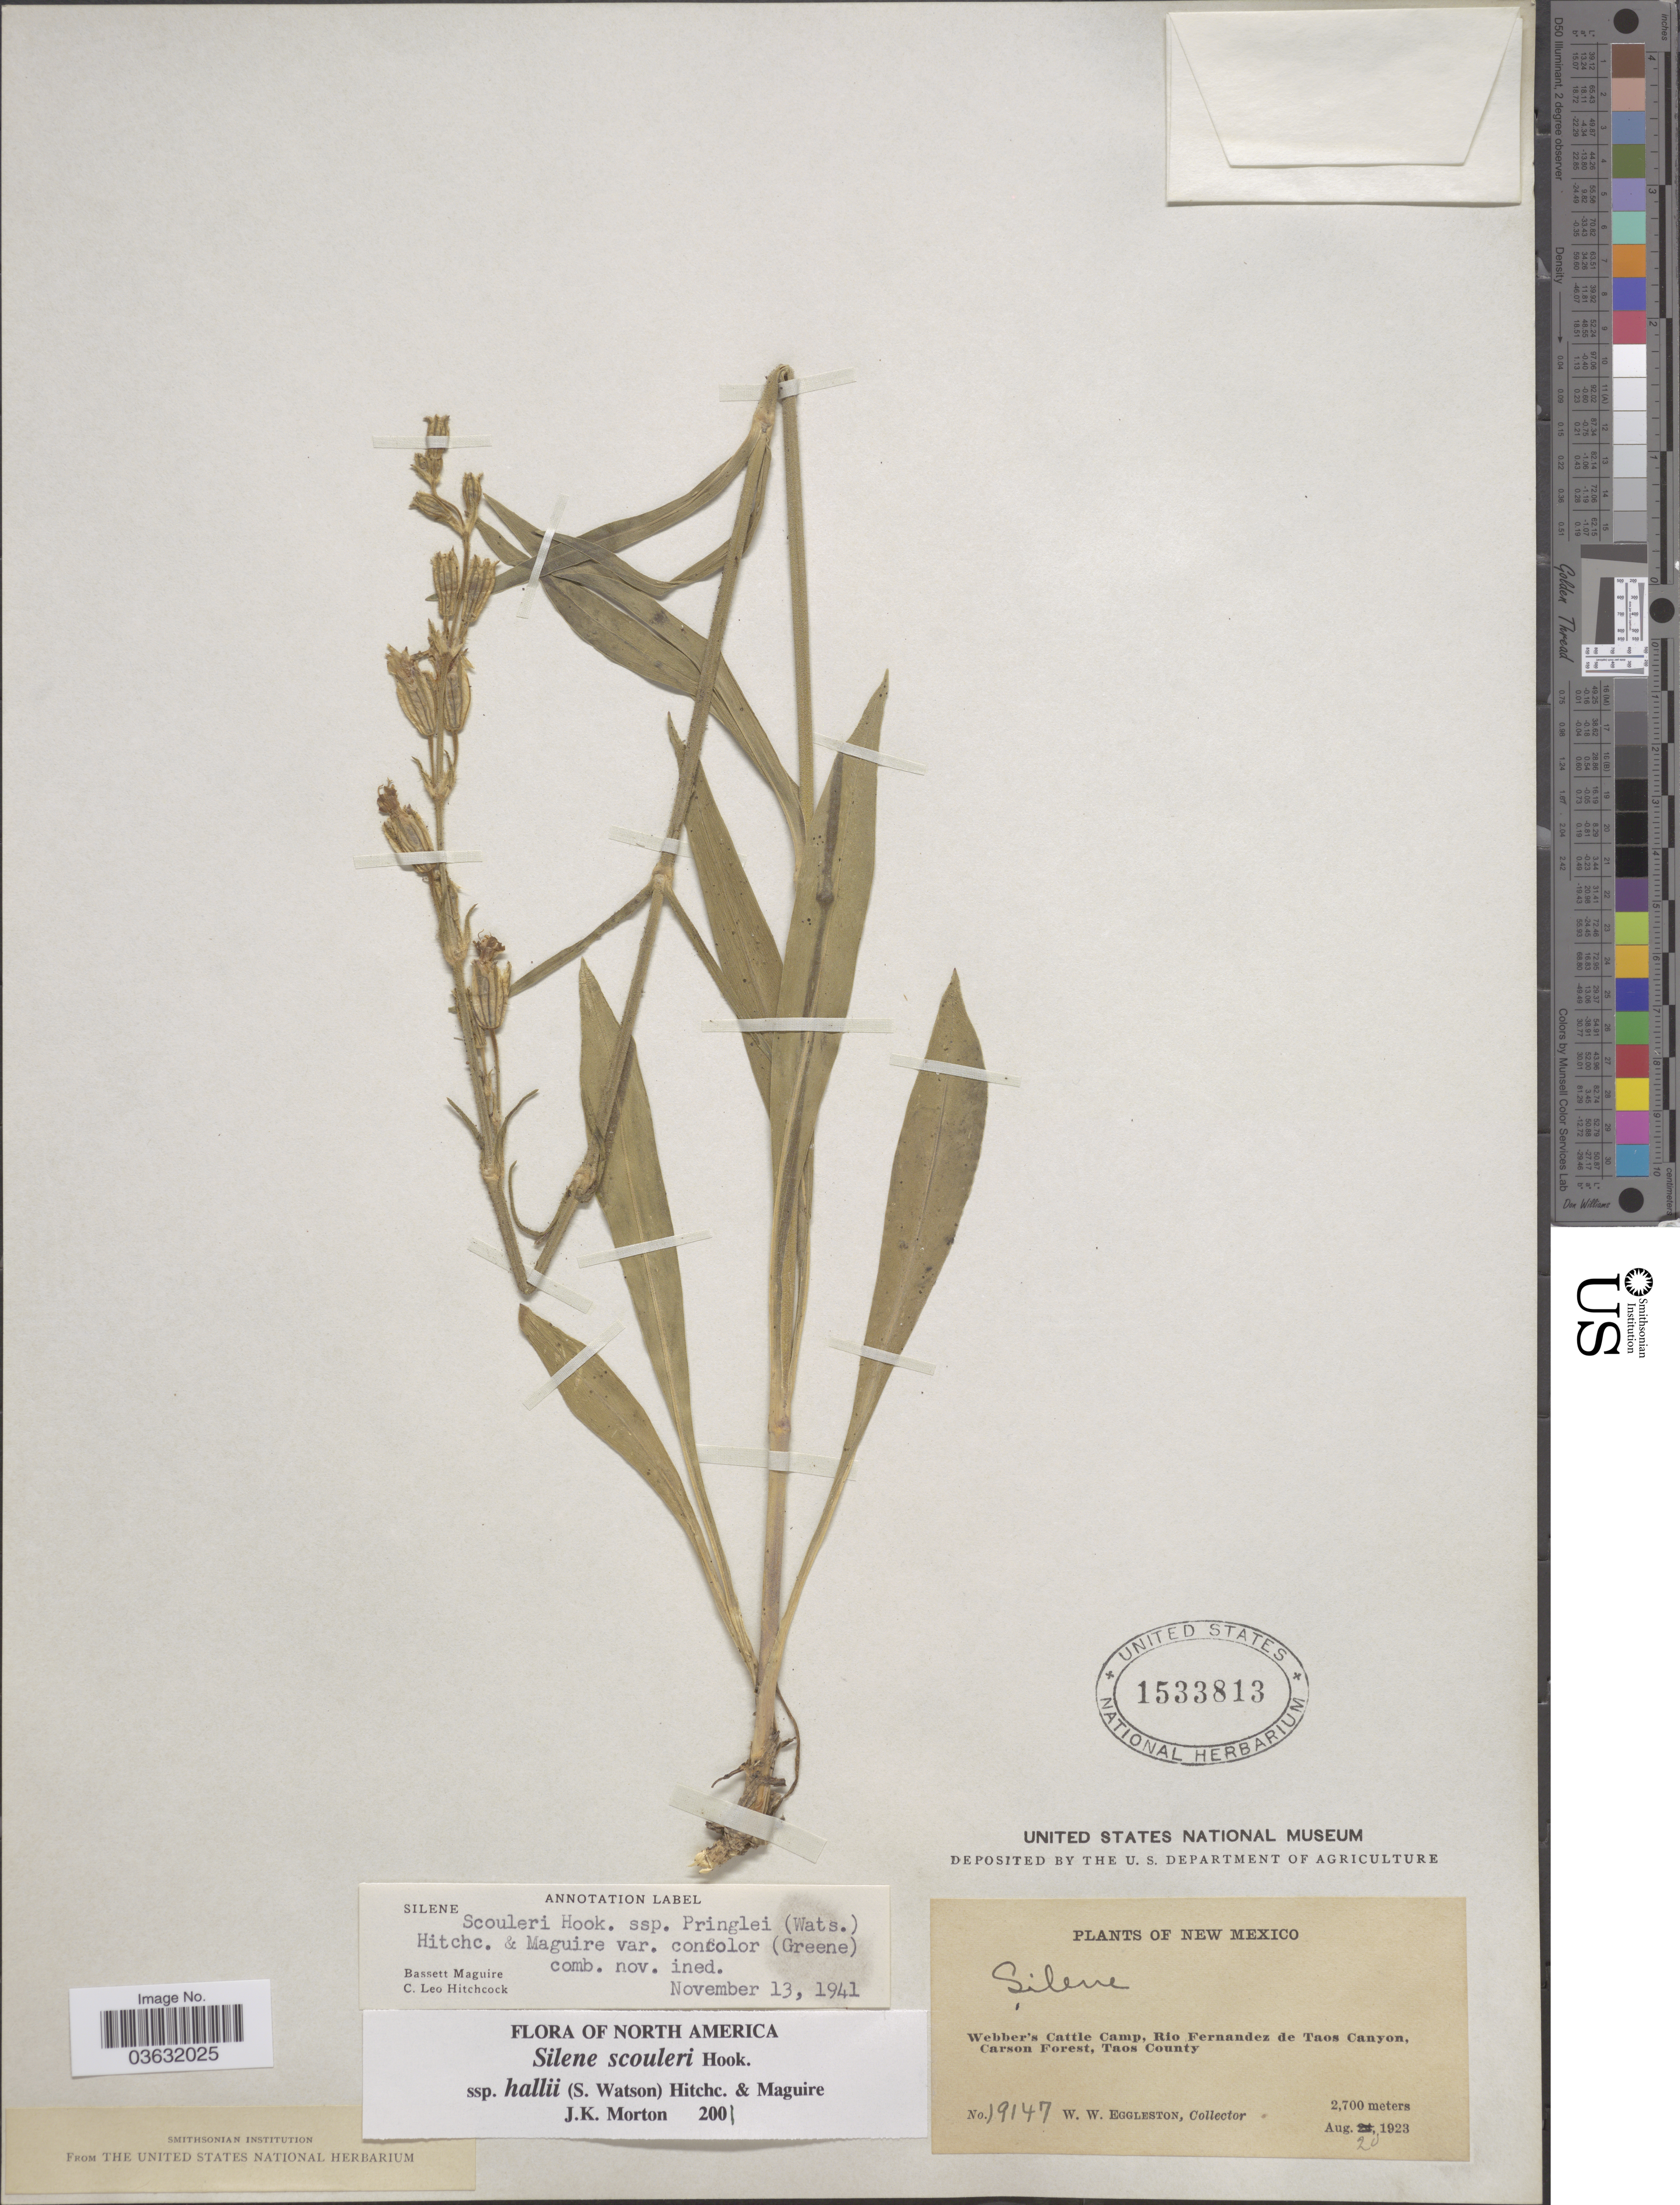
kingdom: Plantae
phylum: Tracheophyta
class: Magnoliopsida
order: Caryophyllales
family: Caryophyllaceae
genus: Silene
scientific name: Silene scouleri subsp. hallii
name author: (S. Watson) C.L. Hitchc. & Maguire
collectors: W. W. Eggleston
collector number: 19147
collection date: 1923-08-20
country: United States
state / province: New Mexico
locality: Webber's Catlle Camp, Rio Fernandez de Taos Canyon, Carson Forest, Taos County.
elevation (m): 2700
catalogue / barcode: US 1533813